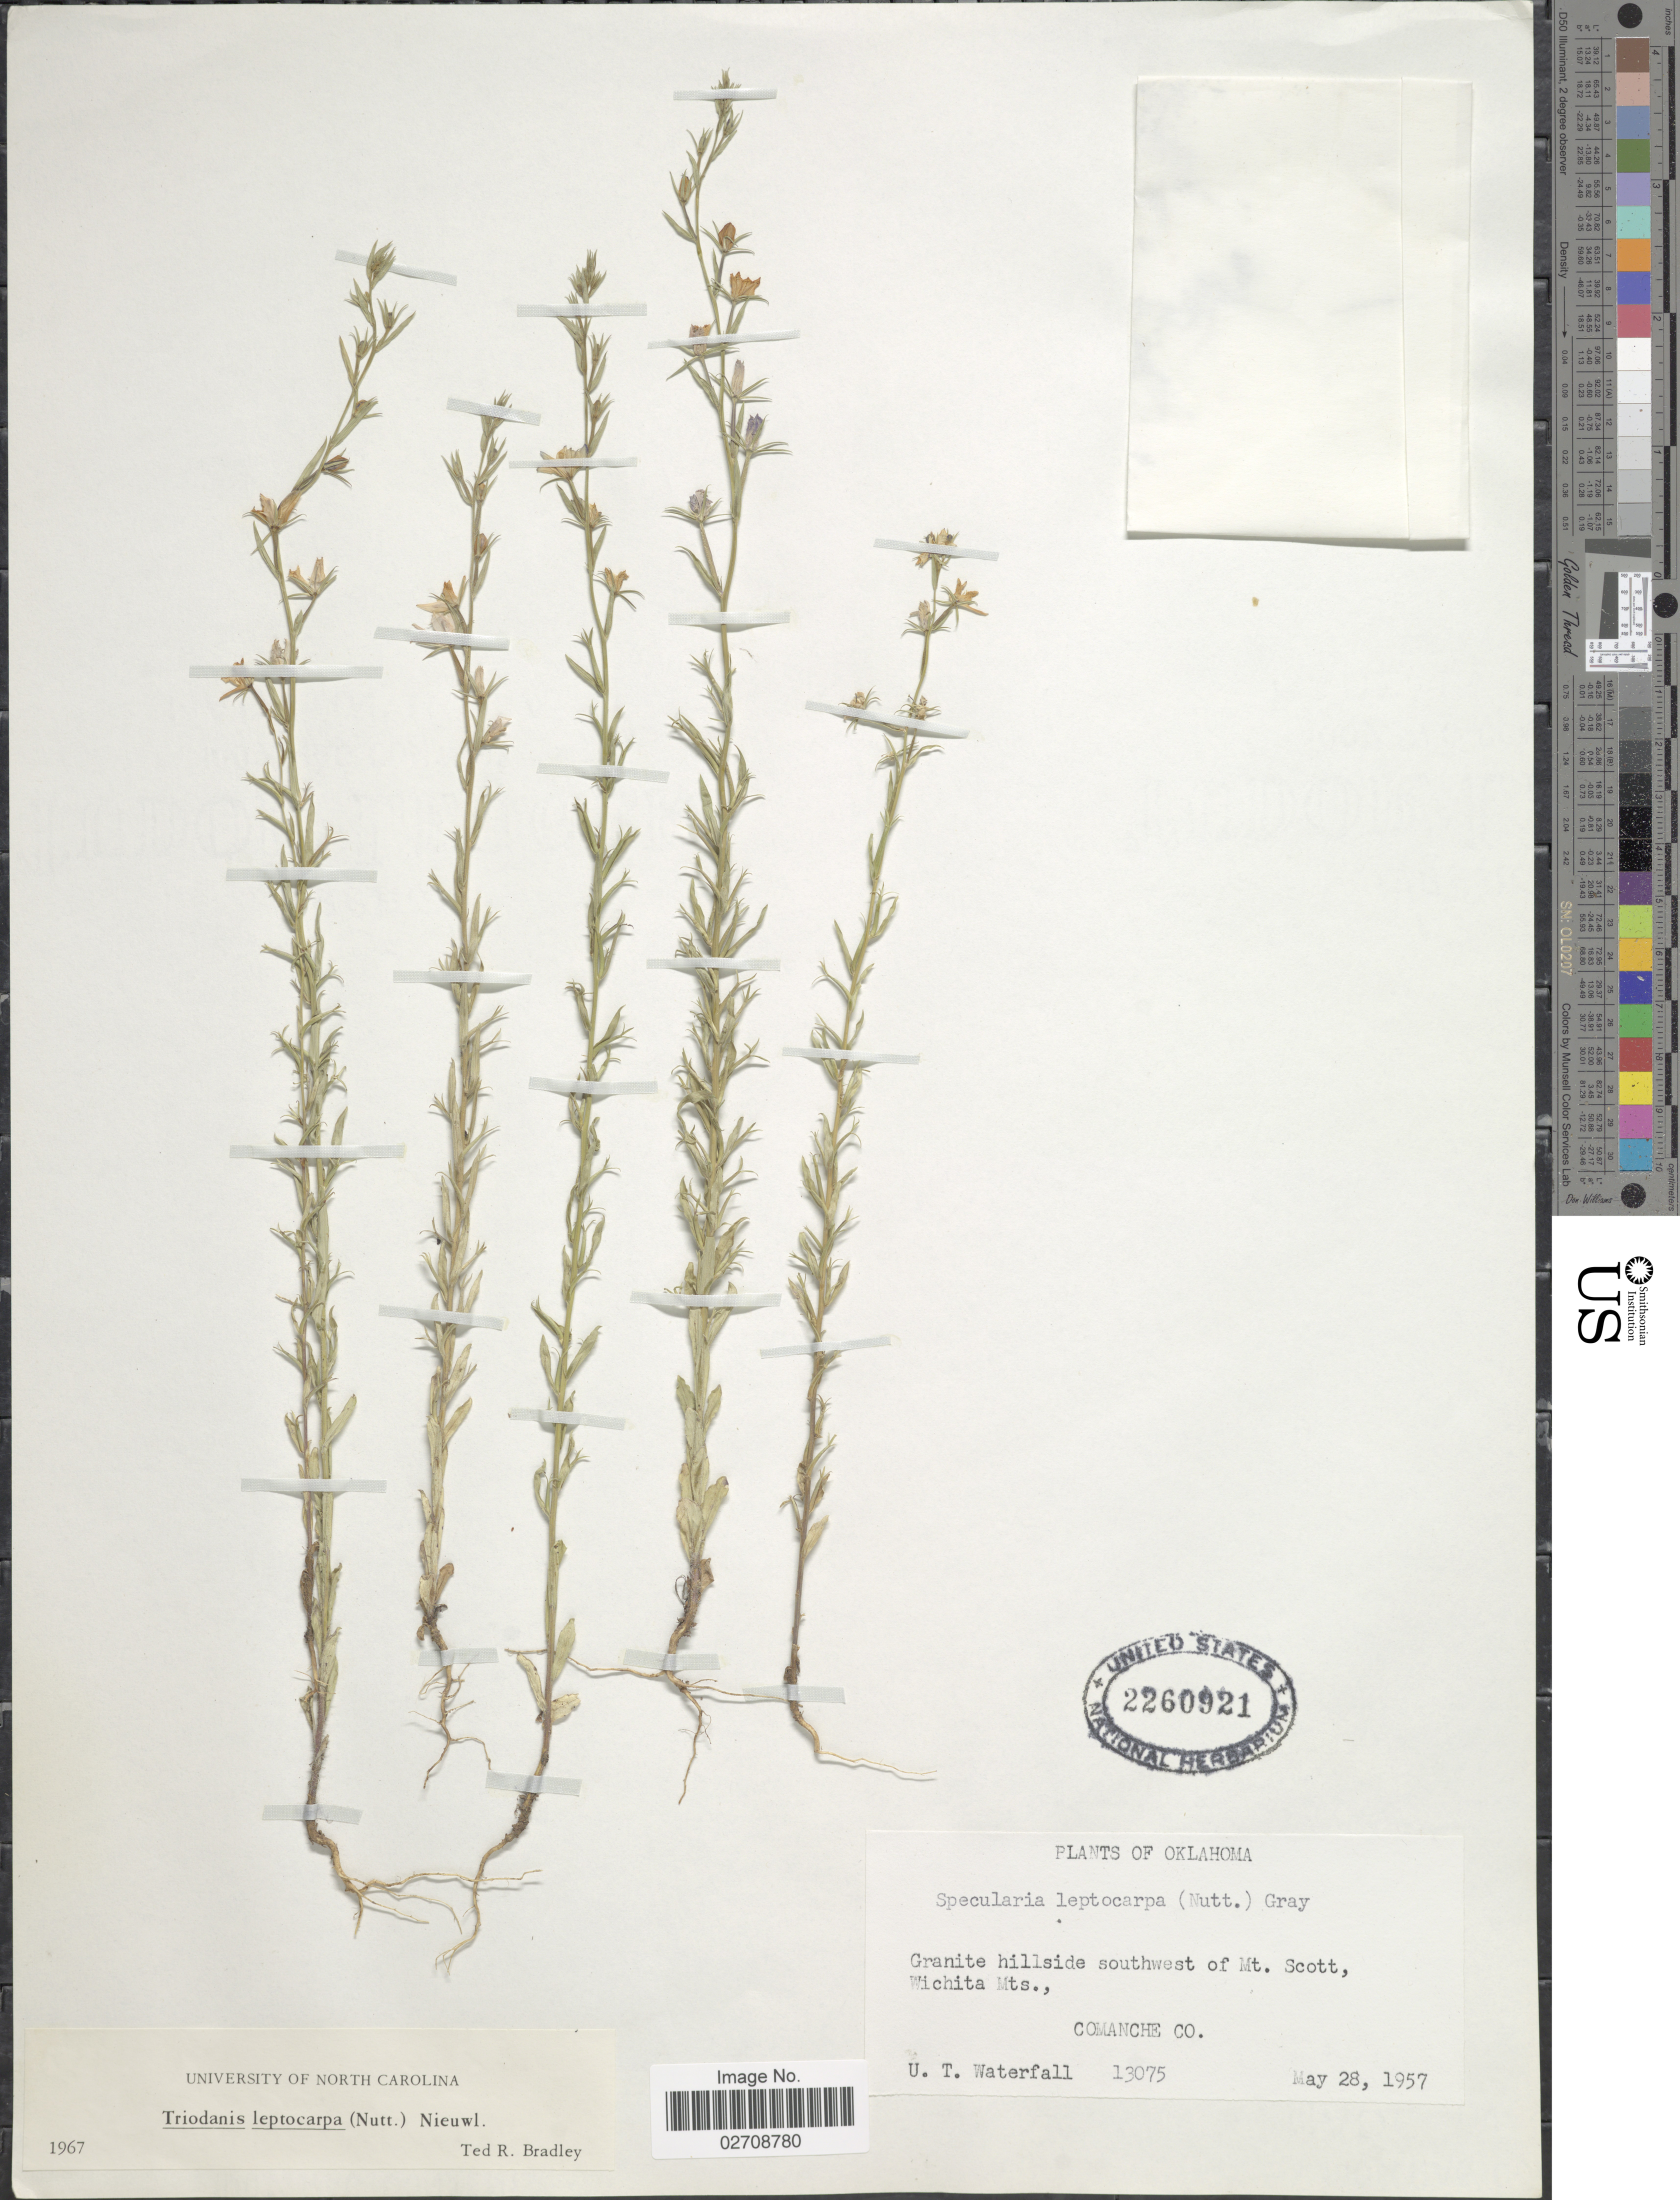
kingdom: Plantae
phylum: Tracheophyta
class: Magnoliopsida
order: Asterales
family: Campanulaceae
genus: Triodanis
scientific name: Triodanis leptocarpa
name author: Nieuwl.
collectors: U. T. Waterfall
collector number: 13075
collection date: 1957-05-28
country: United States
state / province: Oklahoma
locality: Granite hillside southwest of Mt. Scott. Wichita Mts., Comanche Co.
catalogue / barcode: US 2260921